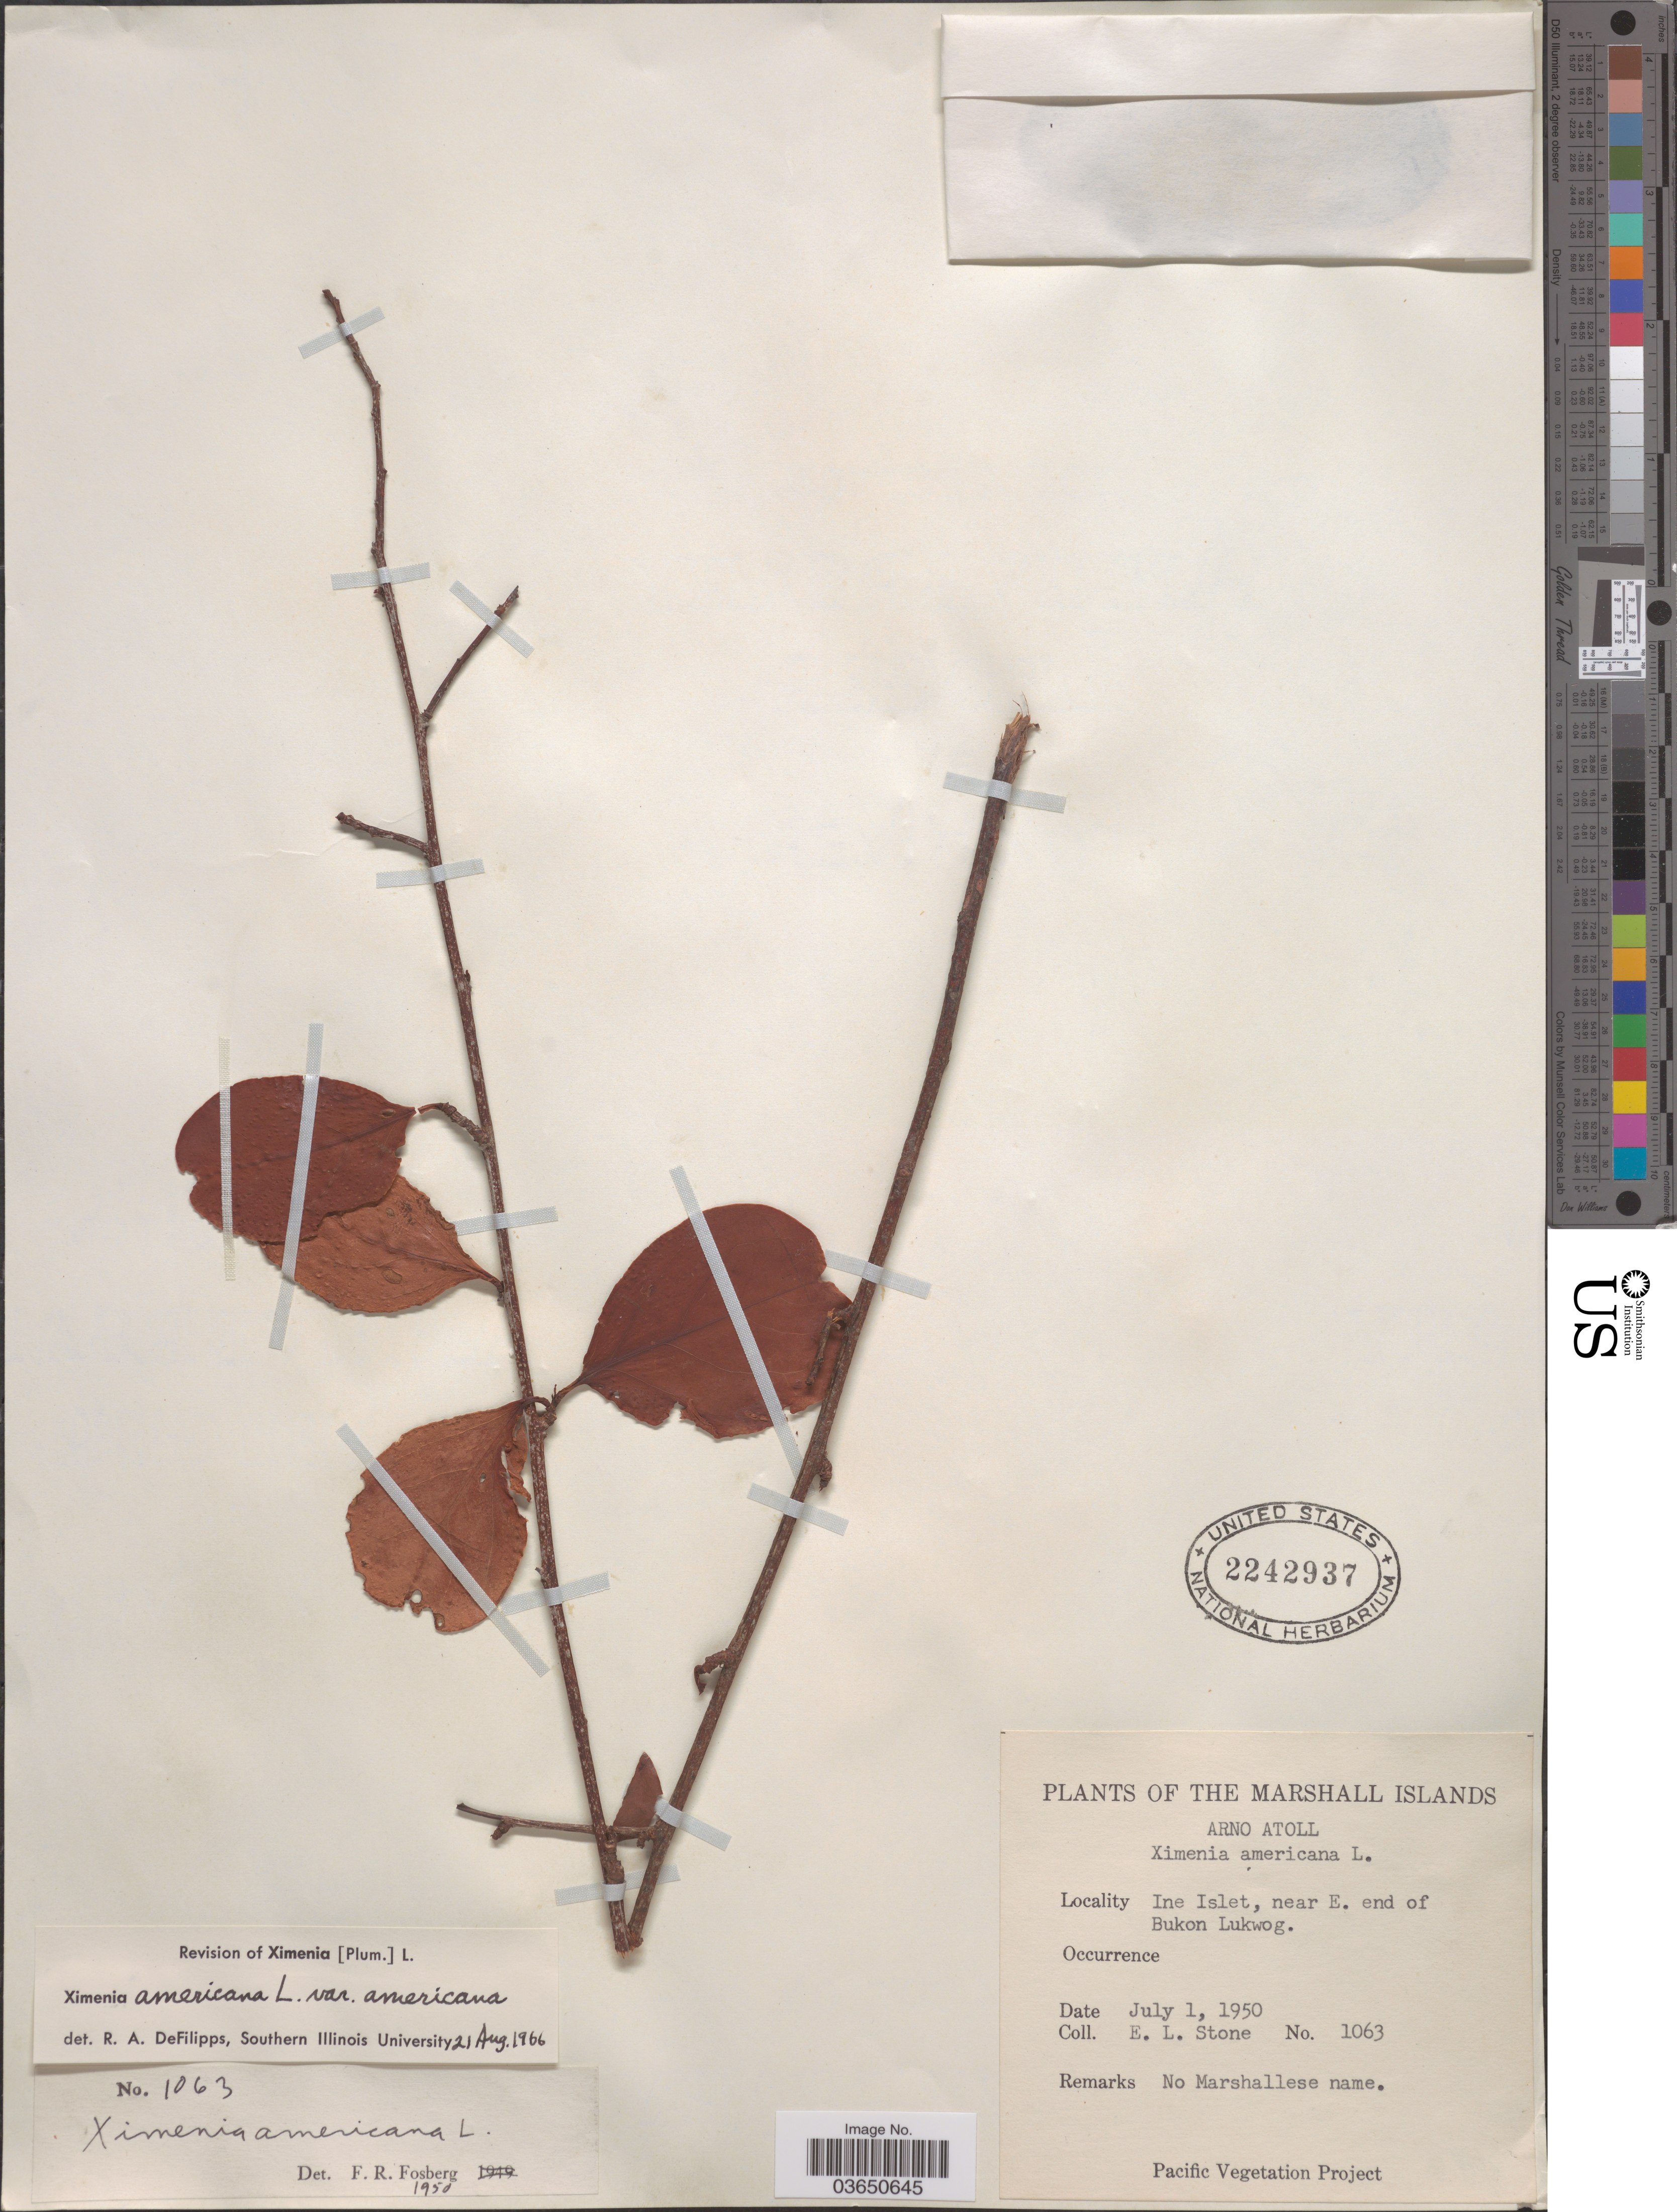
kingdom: Plantae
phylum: Tracheophyta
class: Magnoliopsida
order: Santalales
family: Ximeniaceae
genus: Ximenia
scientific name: Ximenia americana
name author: L.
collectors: E. L. Stone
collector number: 1063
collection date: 1950-07-01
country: Marshall Islands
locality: The Marshall Islands. Arno Atoll. Ine Islet, near E. end of Bukon Lukwog.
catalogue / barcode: US 2242937